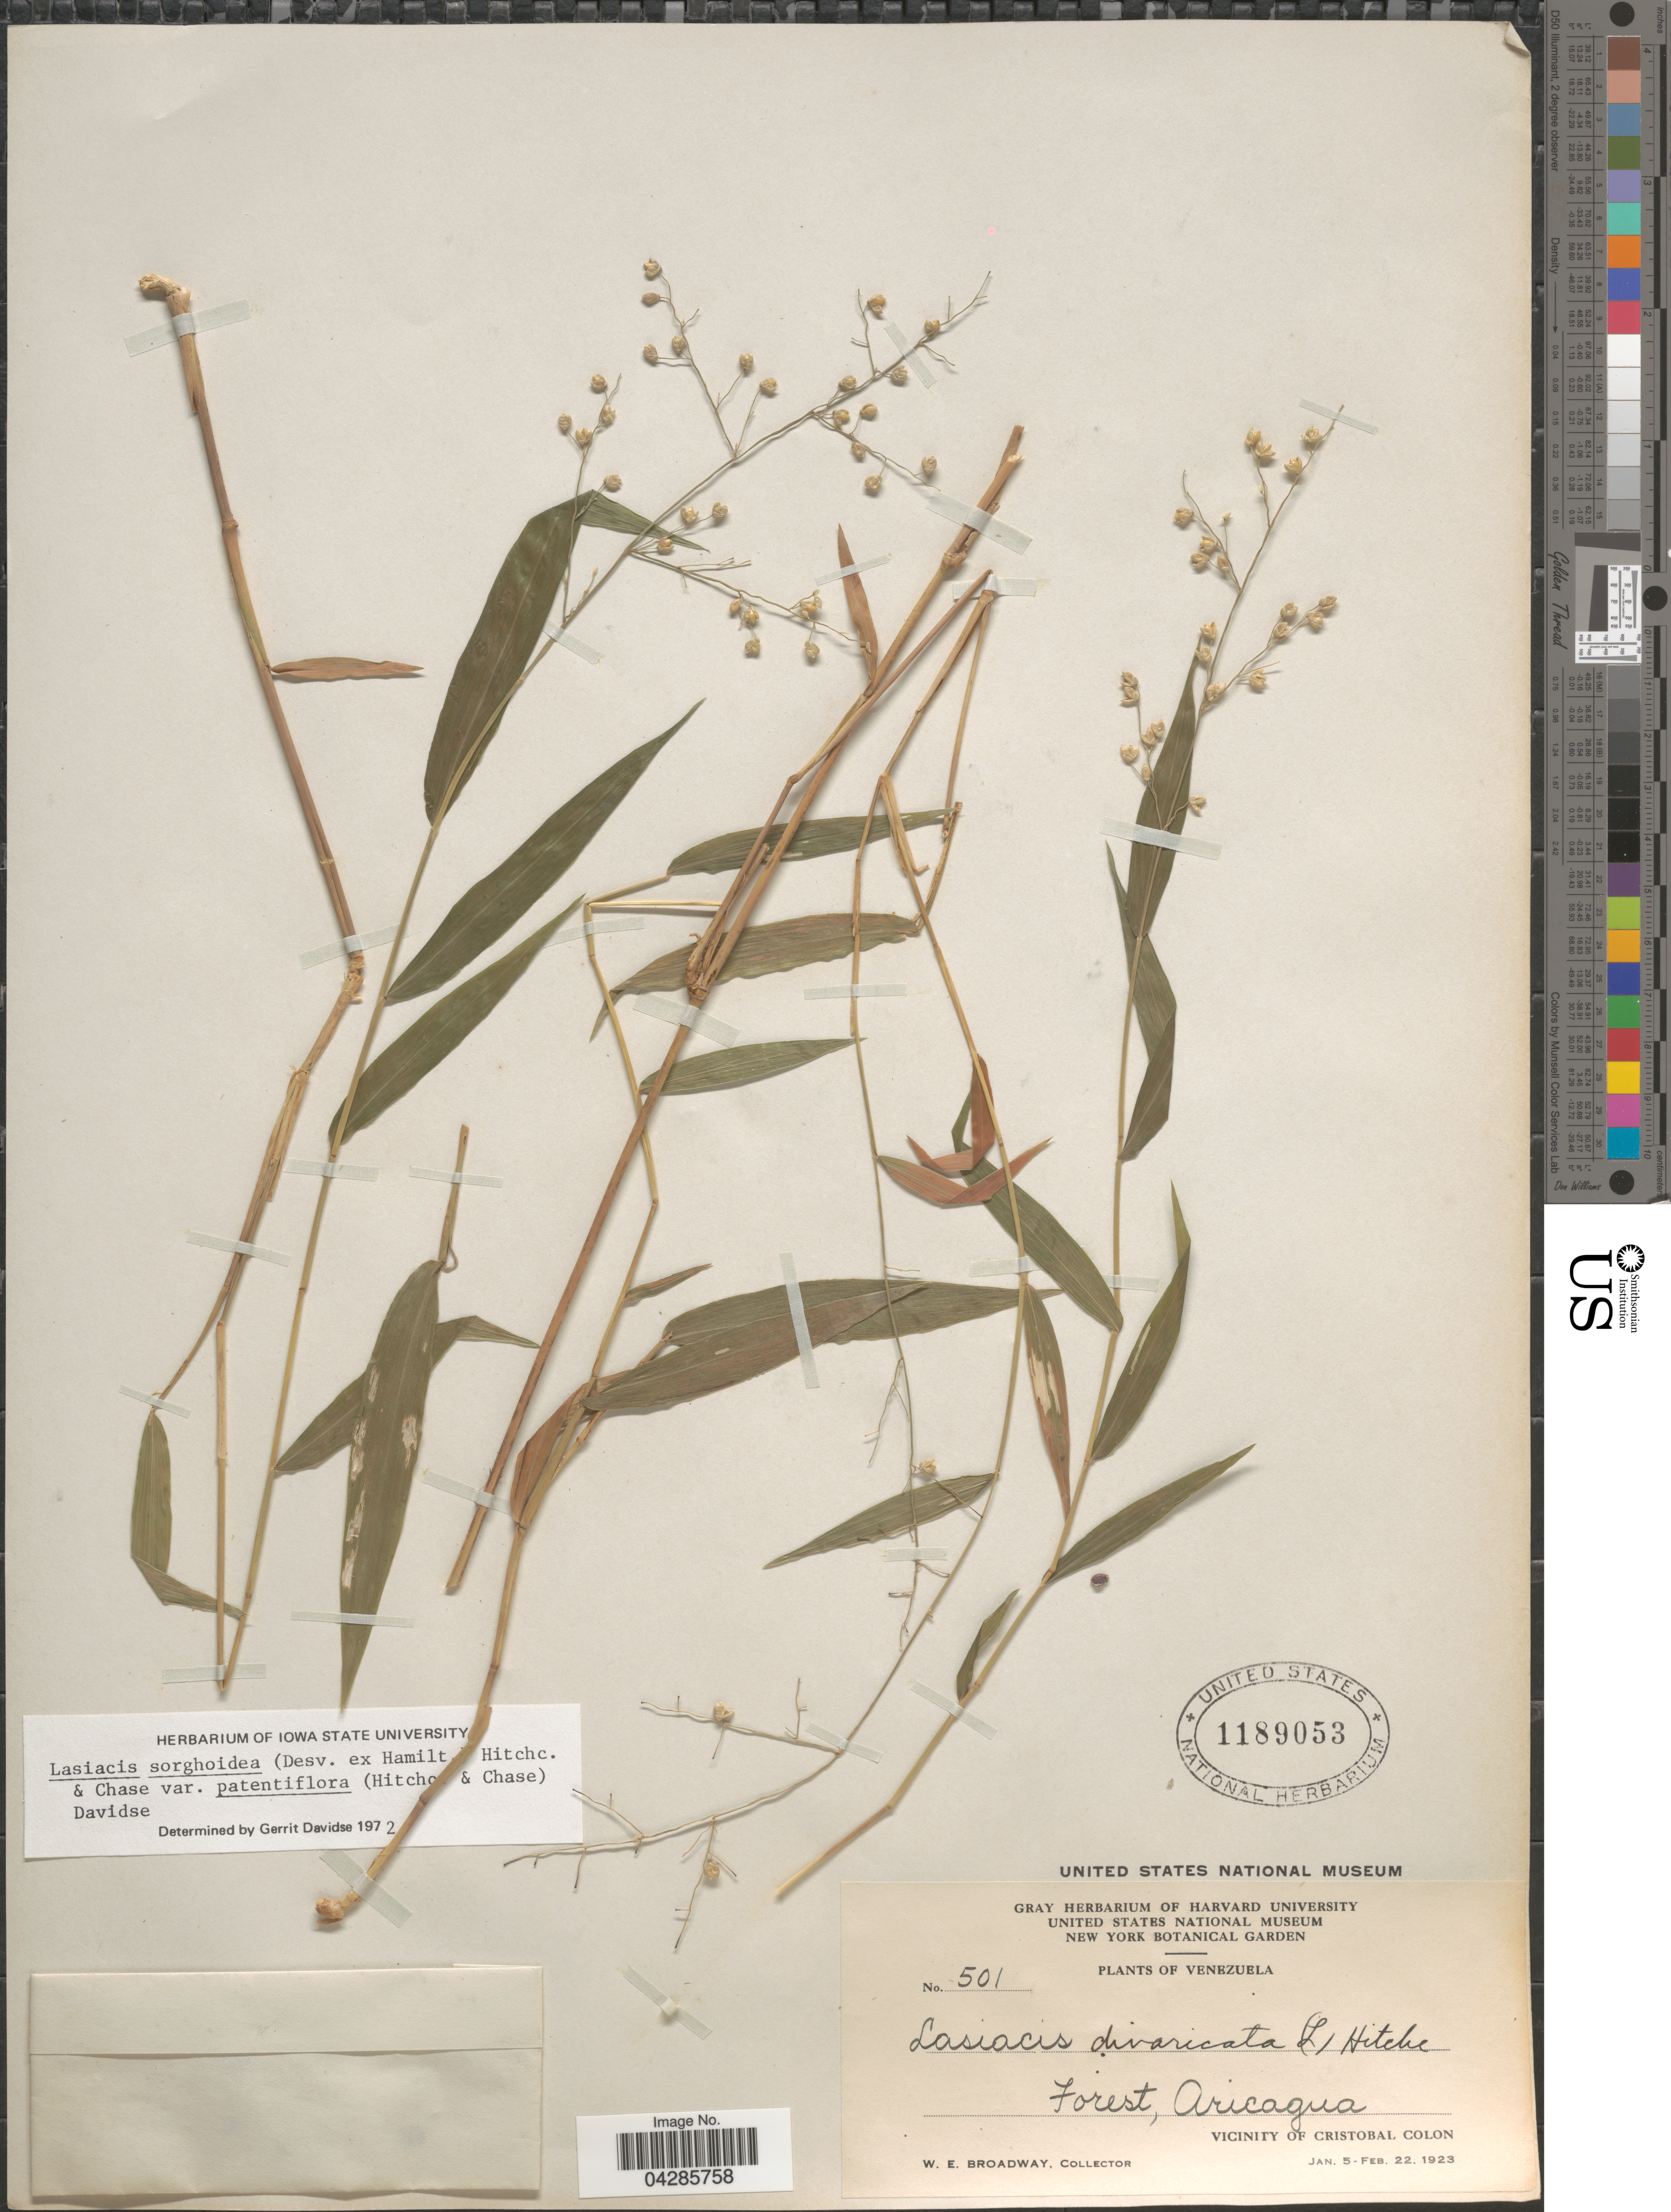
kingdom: Plantae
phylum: Tracheophyta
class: Liliopsida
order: Poales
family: Poaceae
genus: Lasiacis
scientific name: Lasiacis sorghoidea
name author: (Desv. ex Ham.) Hitchc. & Chase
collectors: W. E. Broadway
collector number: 501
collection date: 1923-01-05/1923-02-22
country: Venezuela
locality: Forest, Aricagua. Vicinity of Cristobal Colon.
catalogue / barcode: US 1189053